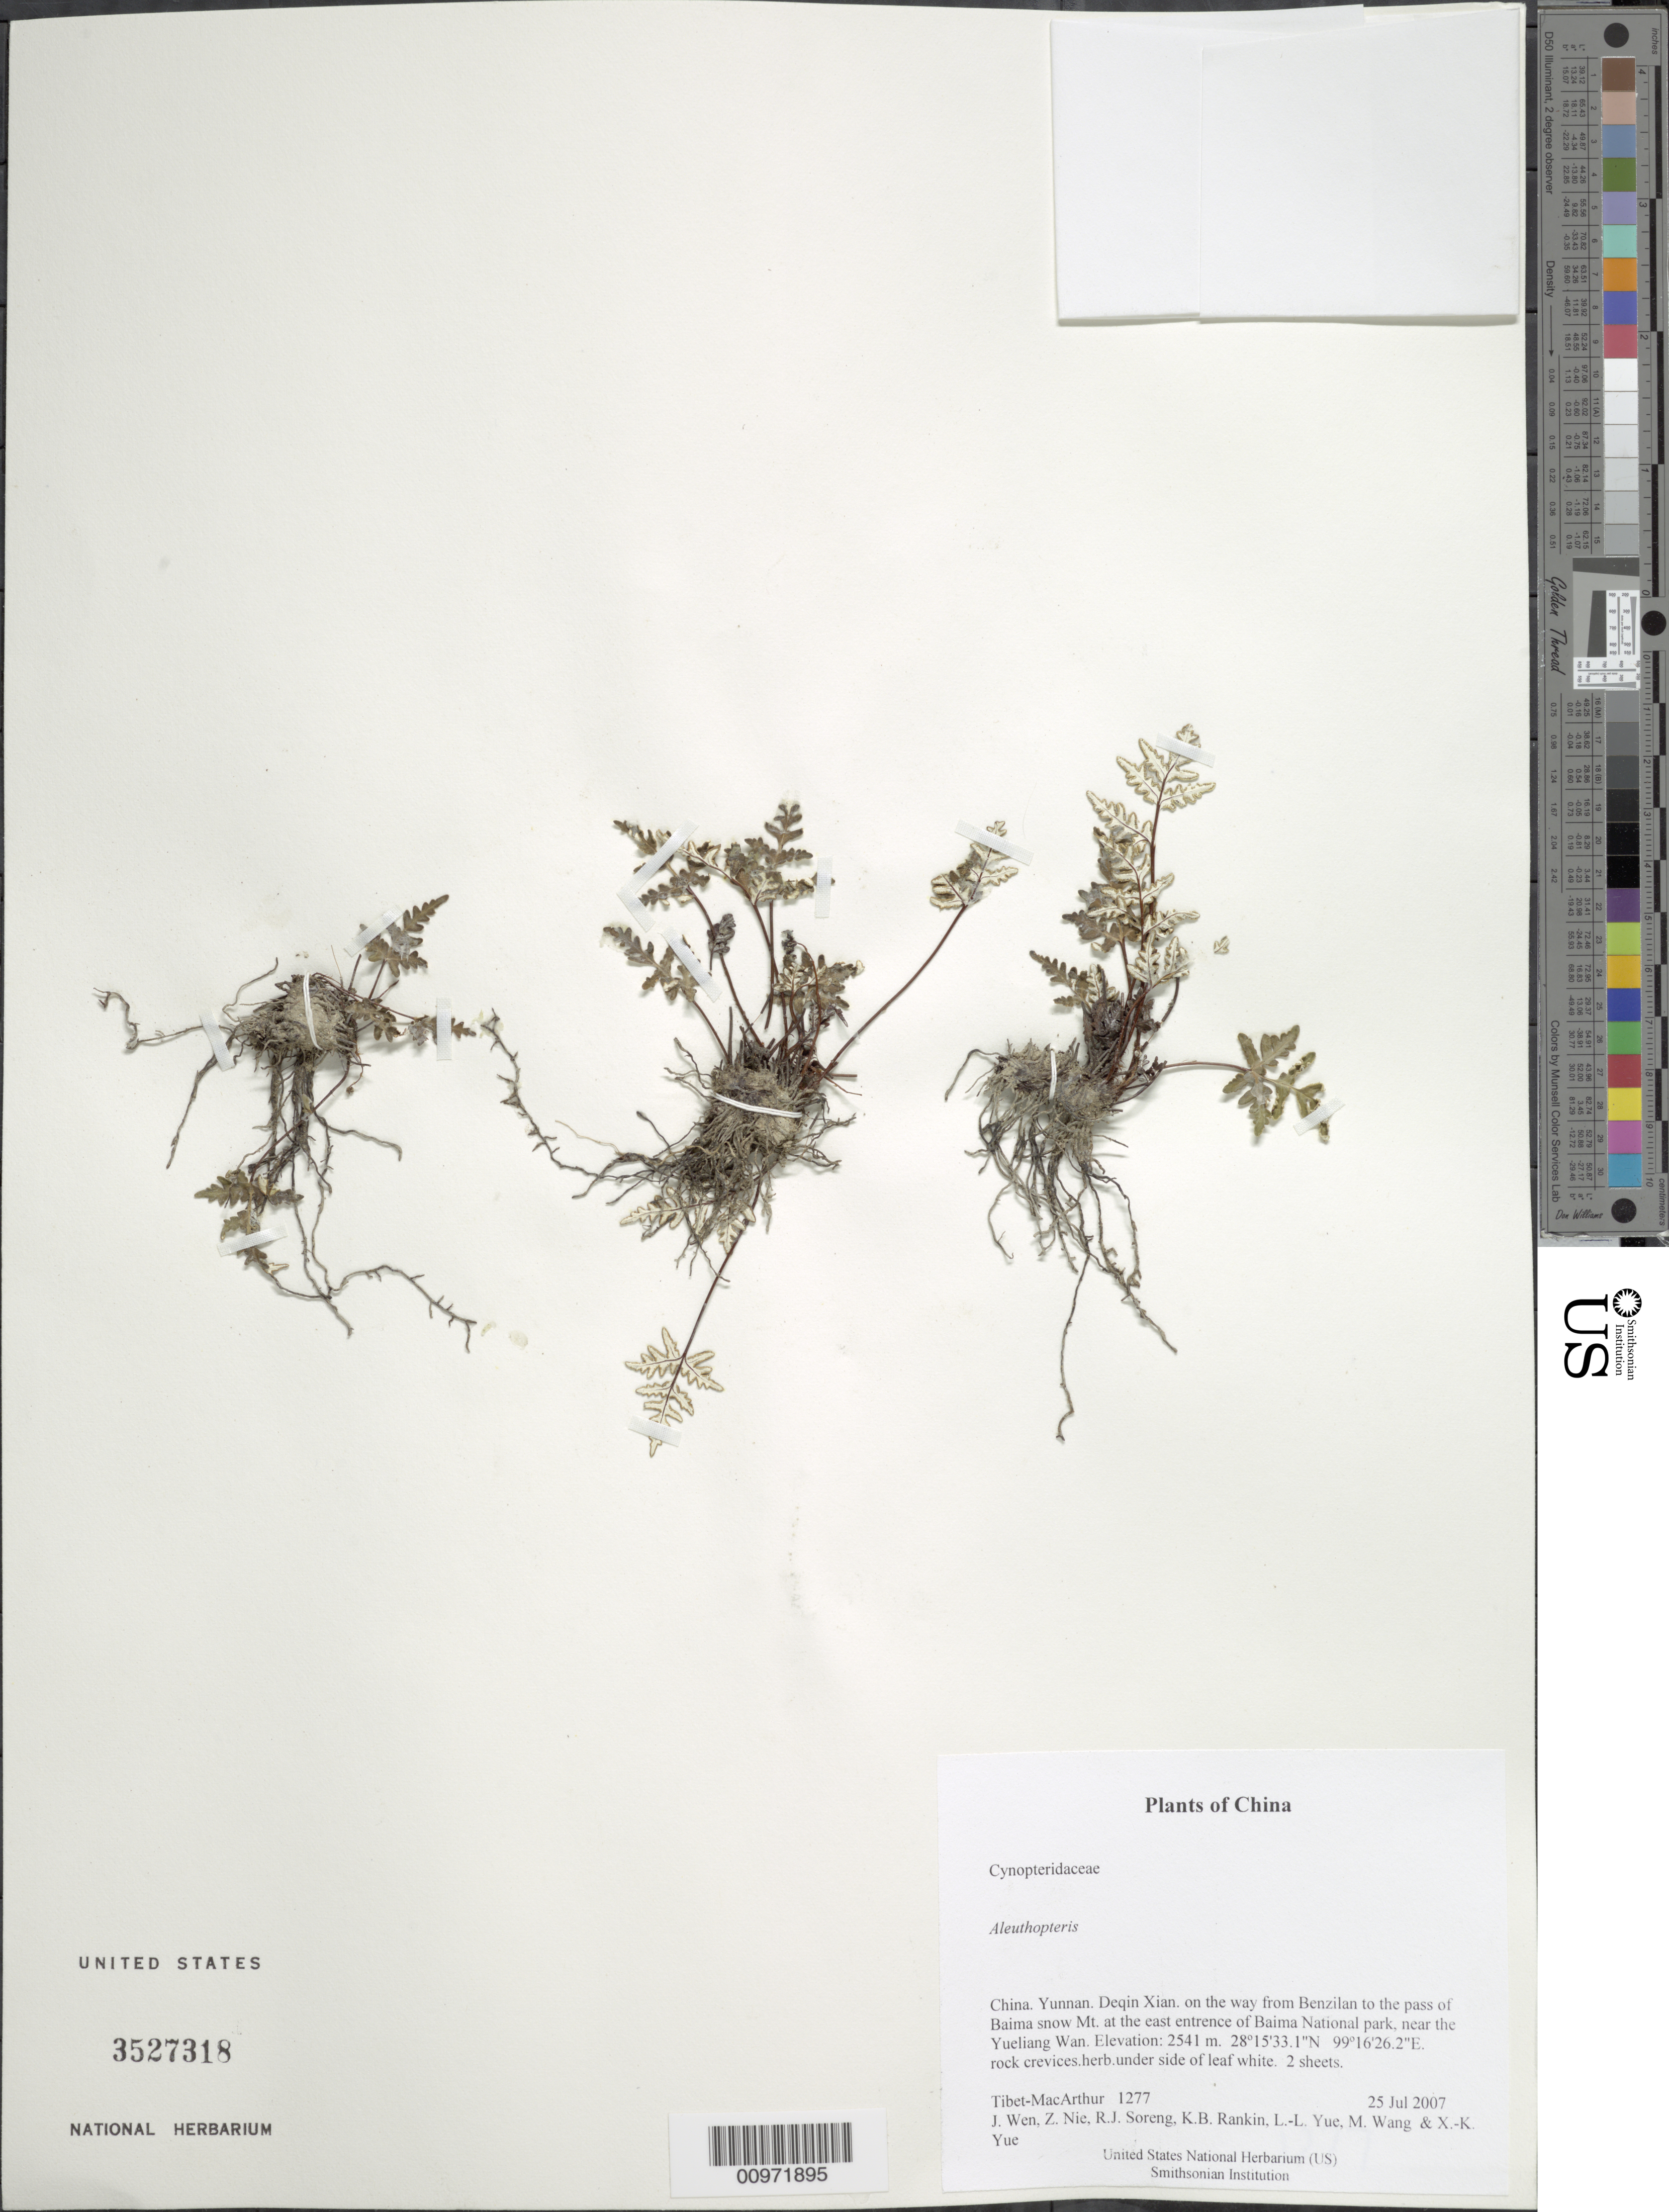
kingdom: Plantae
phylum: Tracheophyta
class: Polypodiopsida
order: Polypodiales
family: Pteridaceae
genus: Aleuritopteris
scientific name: Aleuritopteris argentea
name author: (S.G. Gmel.) Fée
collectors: Tibet-MacArthur, J. Wen, Z. Nie, R. J. Soreng, K. Rankin, L. Yue, M. Wang & X. Yue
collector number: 1277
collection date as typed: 25 Jul 2007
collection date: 2007-07-25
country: China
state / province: Yunnan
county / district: Deqin Xian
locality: on the way from Benzilan to the pass of Baima snow Mt. at the east entrence of Baima National park, near the Yueliang Wan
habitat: rock crevices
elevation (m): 2541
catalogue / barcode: US 3527318